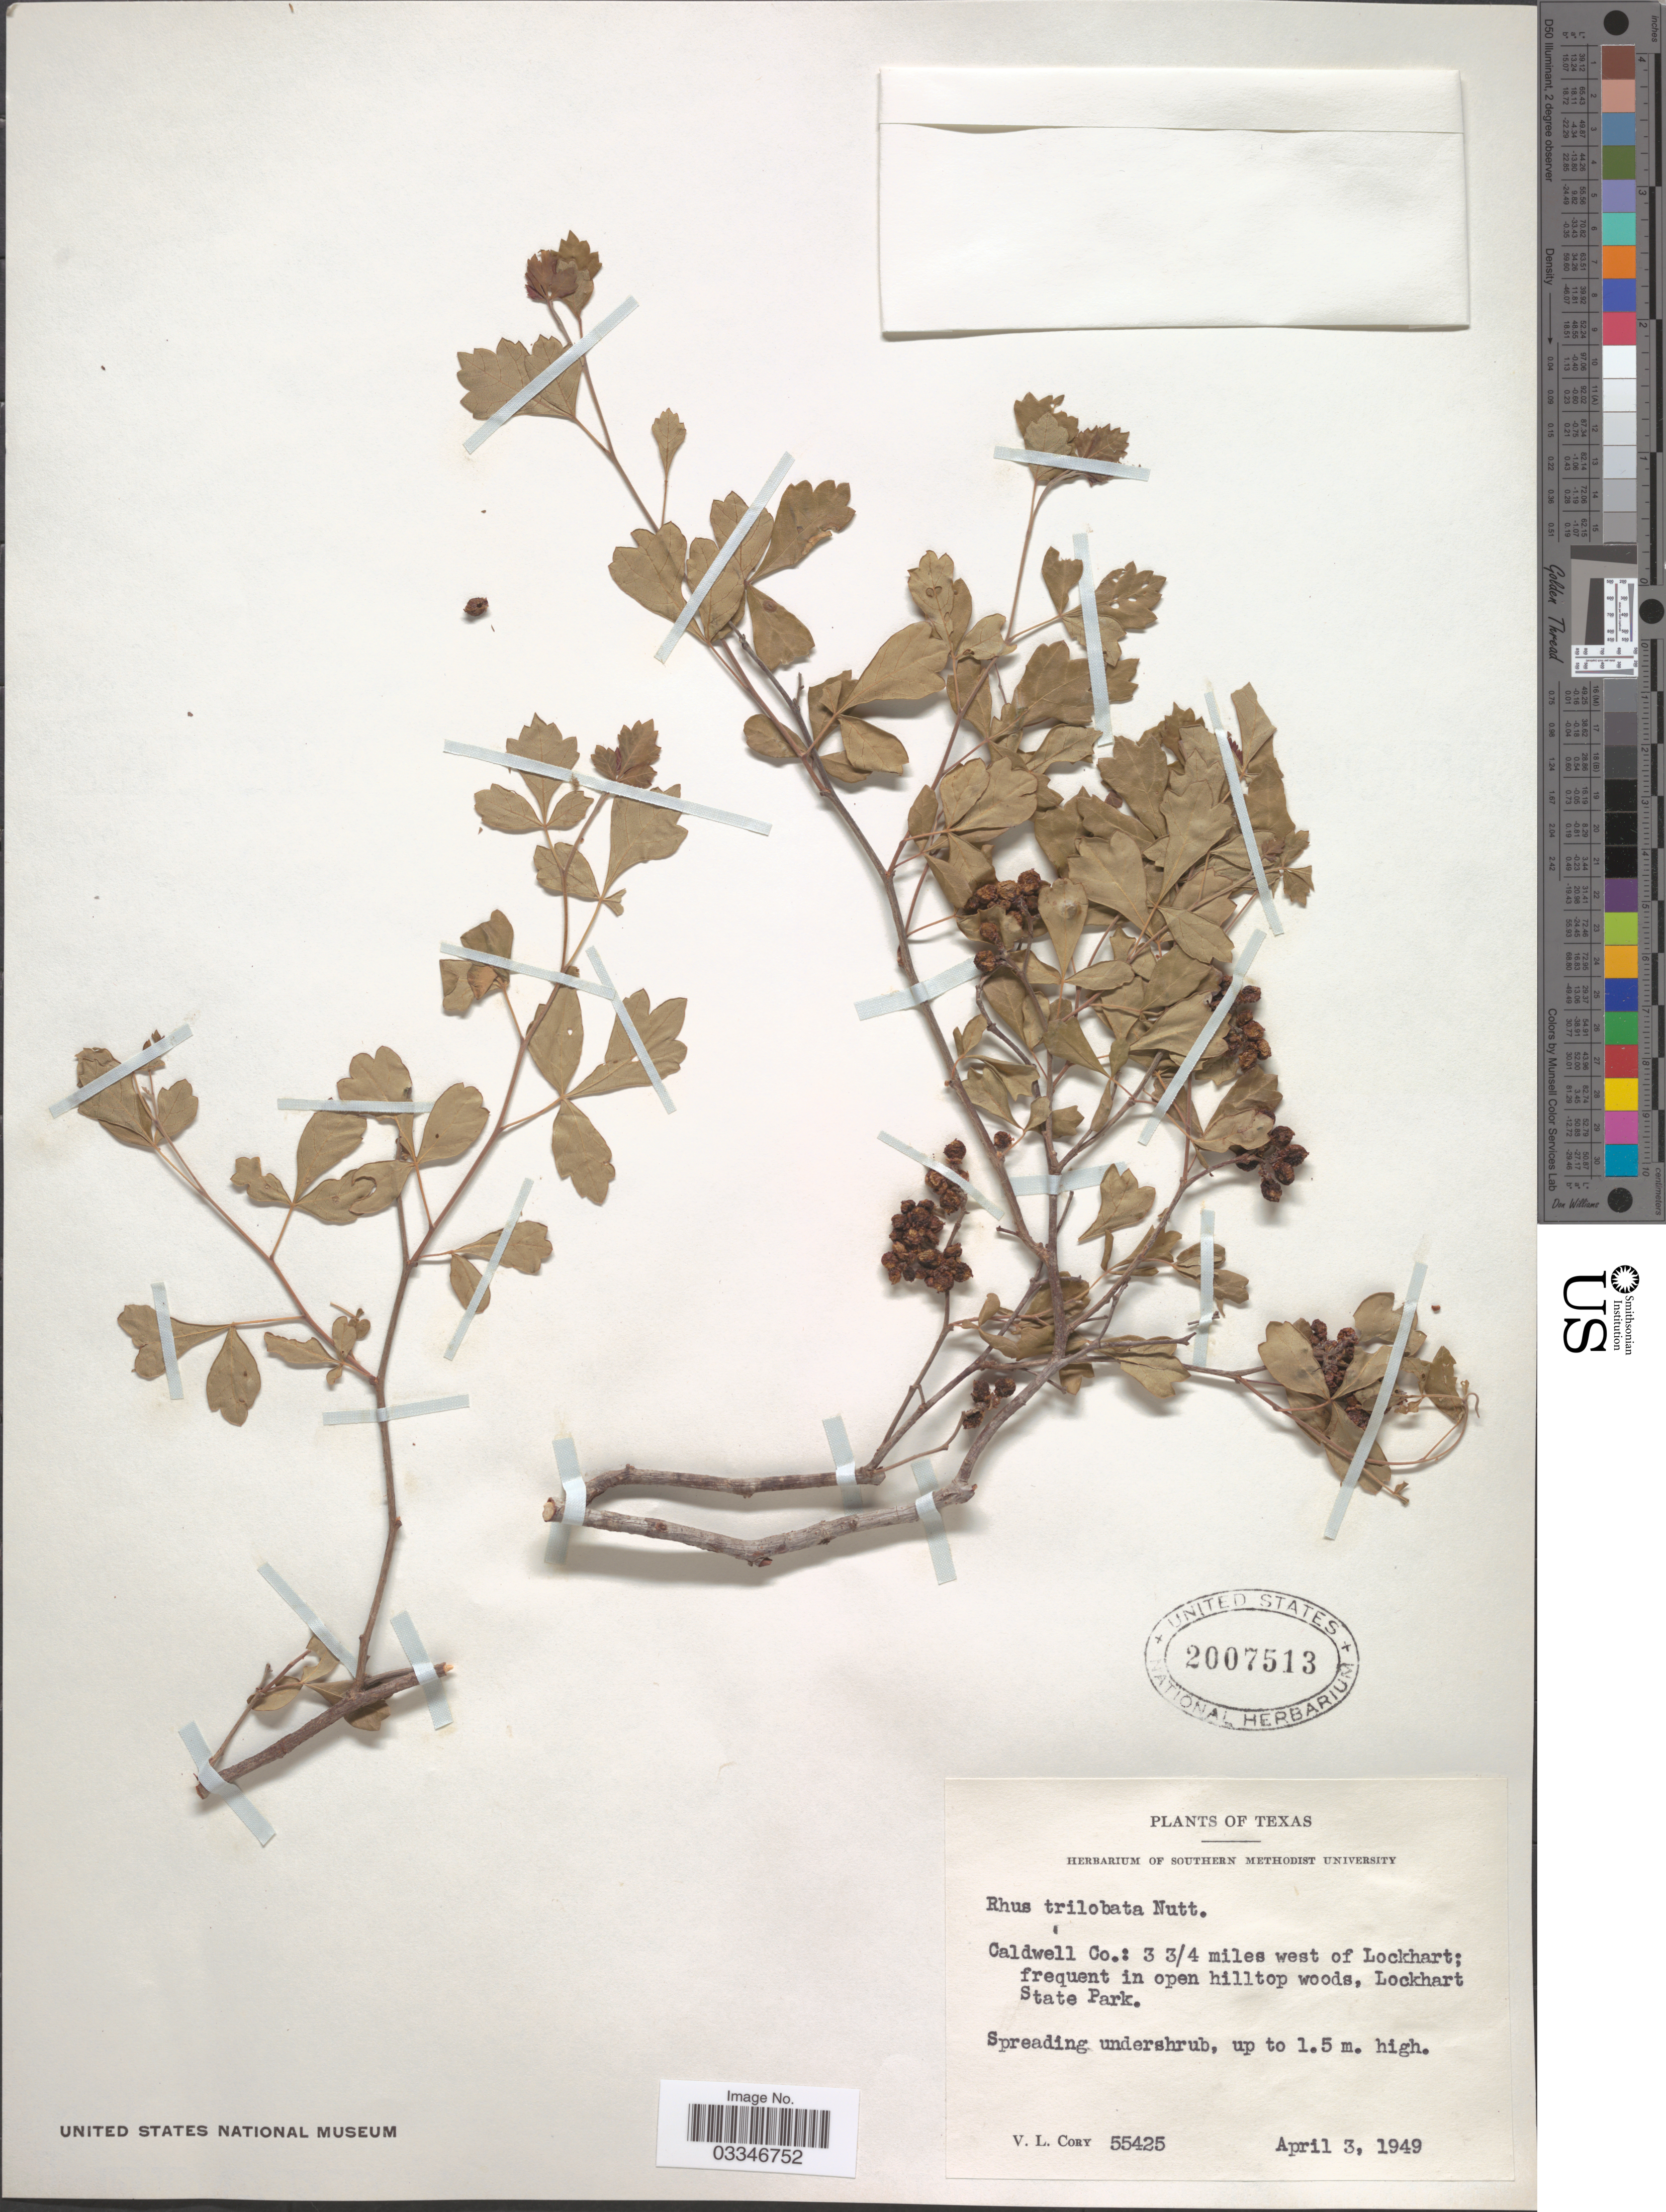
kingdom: Plantae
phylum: Tracheophyta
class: Magnoliopsida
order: Sapindales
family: Anacardiaceae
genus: Rhus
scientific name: Rhus trilobata var. typica Munz & Sloane ined.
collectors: V. Cory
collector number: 55425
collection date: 1949-04-03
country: United States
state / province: Texas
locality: Caldwell Co.: 3 3/4 miles west of Lockhart; Lockhart State Park.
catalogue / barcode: US 2007513